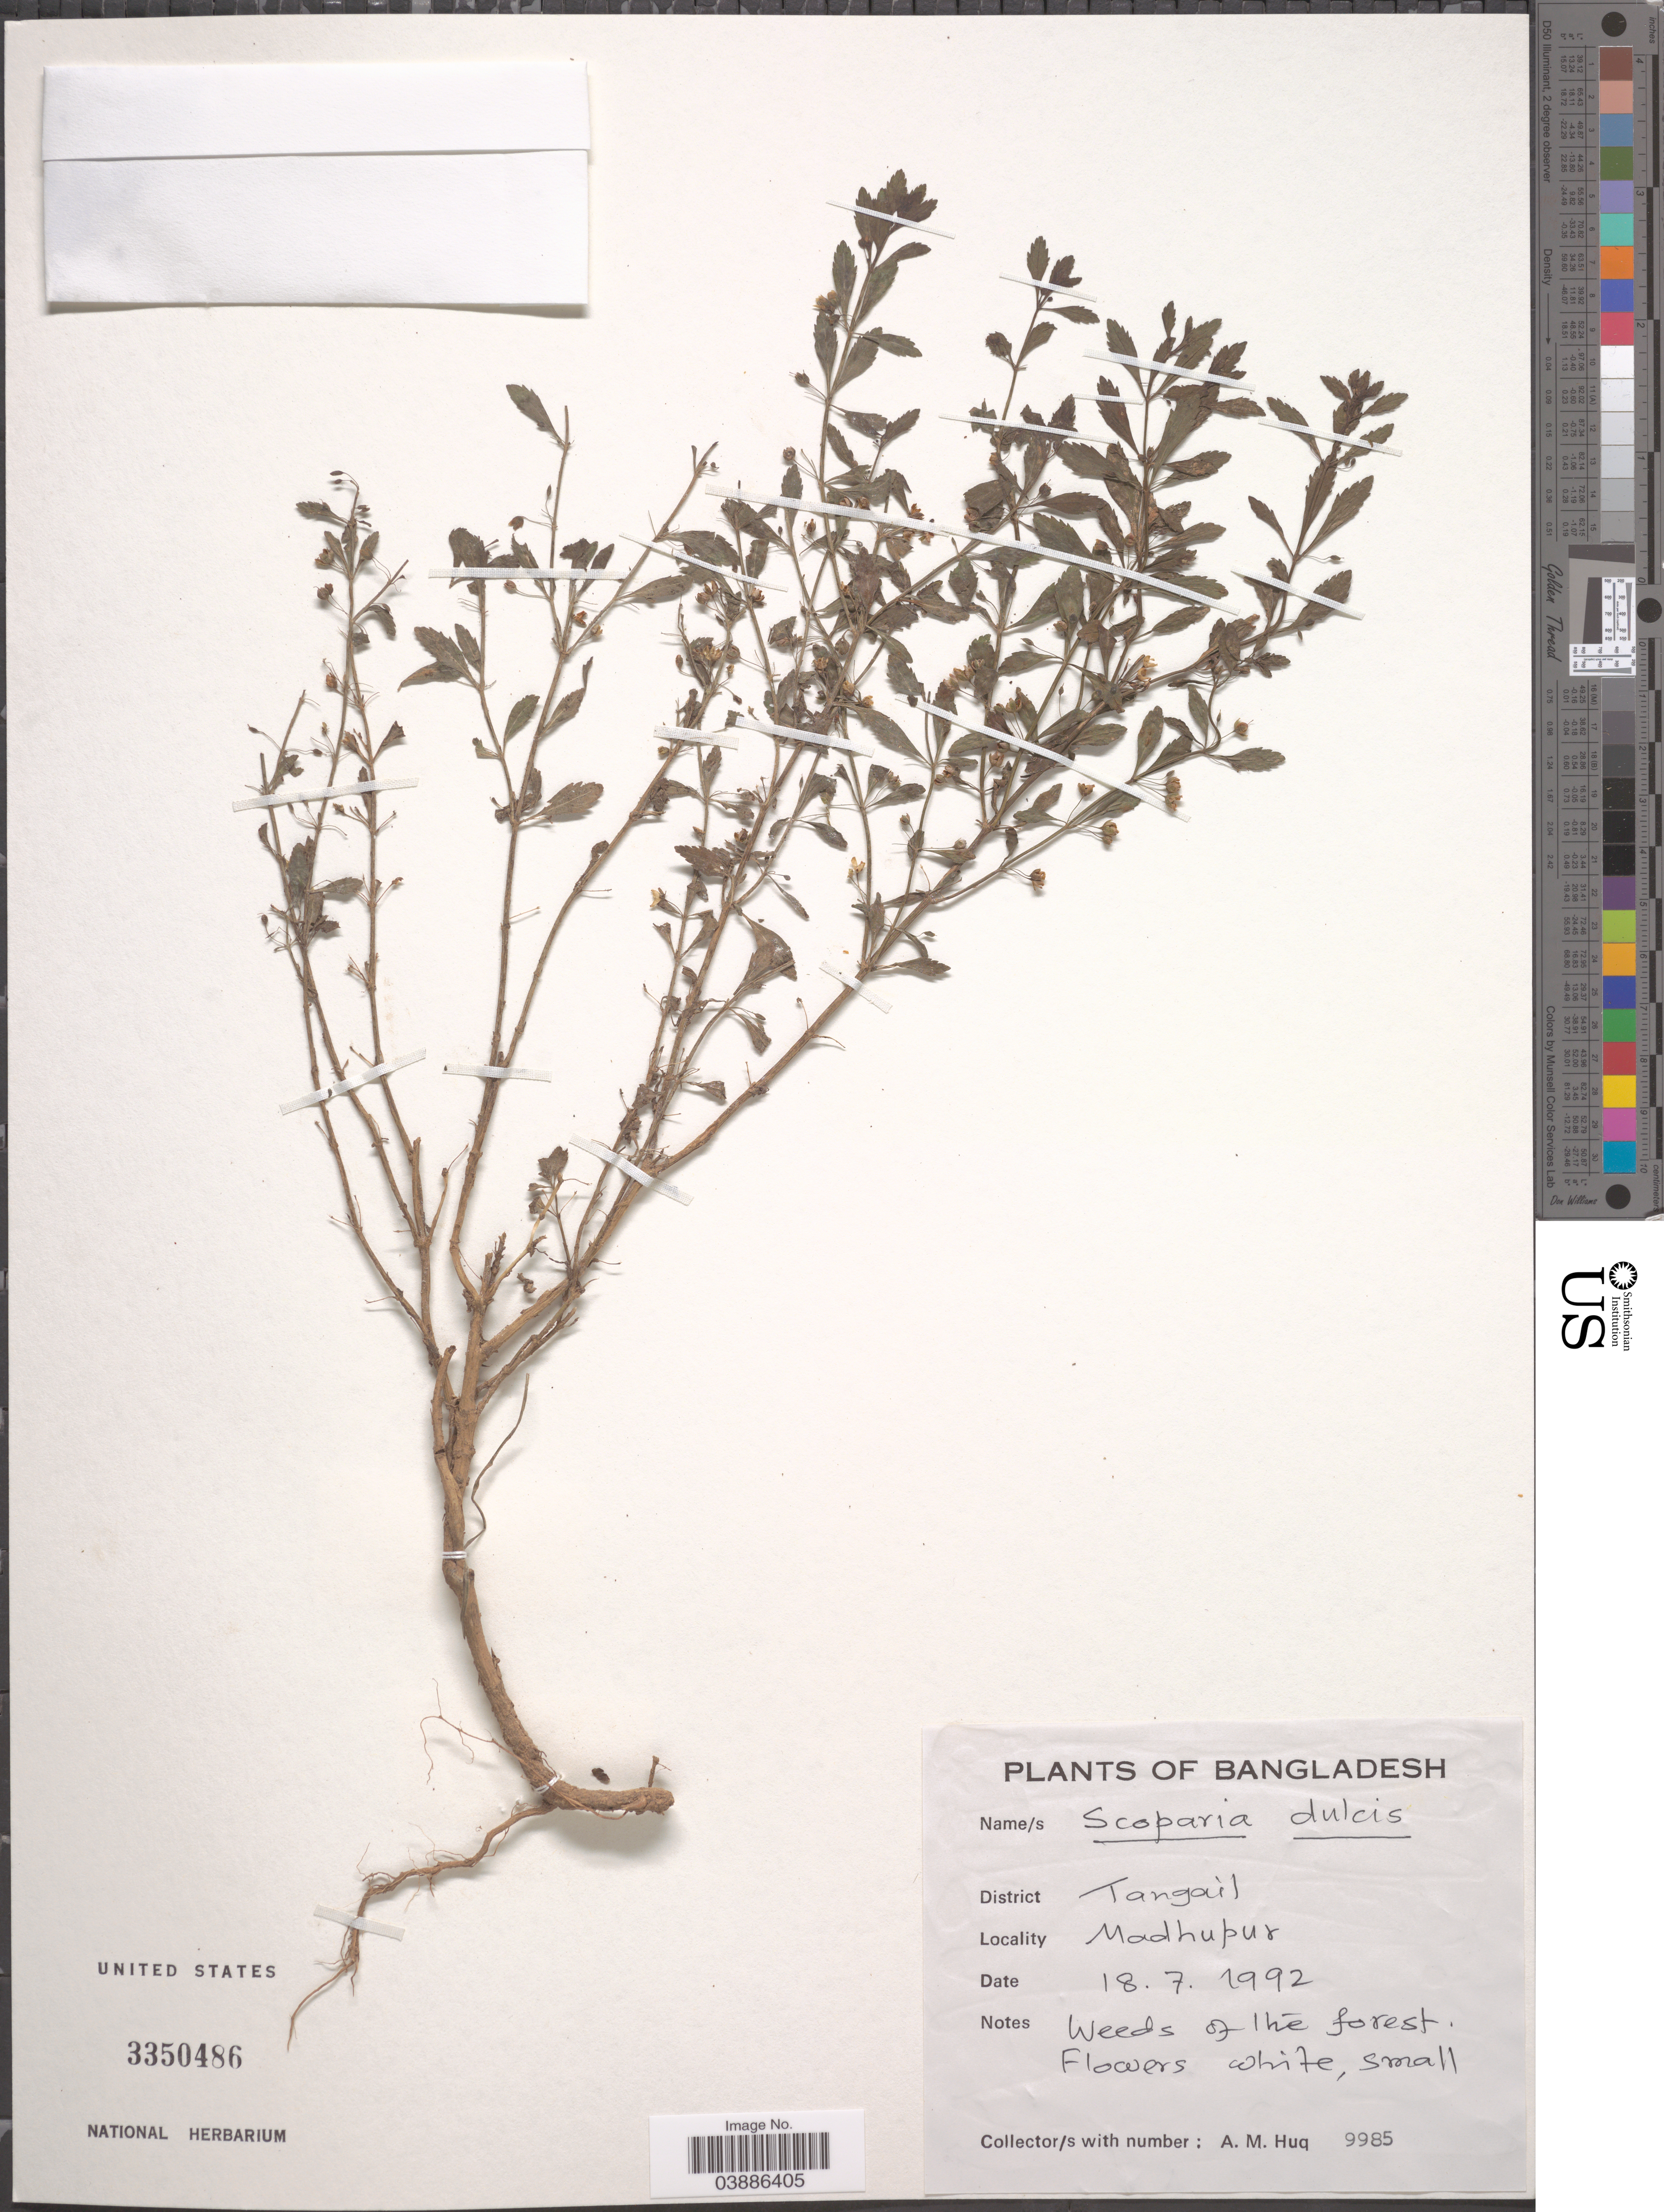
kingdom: Plantae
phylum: Tracheophyta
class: Magnoliopsida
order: Lamiales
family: Plantaginaceae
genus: Scoparia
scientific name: Scoparia dulcis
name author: L.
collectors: A. M. Huq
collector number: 9985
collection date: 1992-07-18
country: Bangladesh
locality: District Tangail. Madhupur.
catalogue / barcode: US 3350486